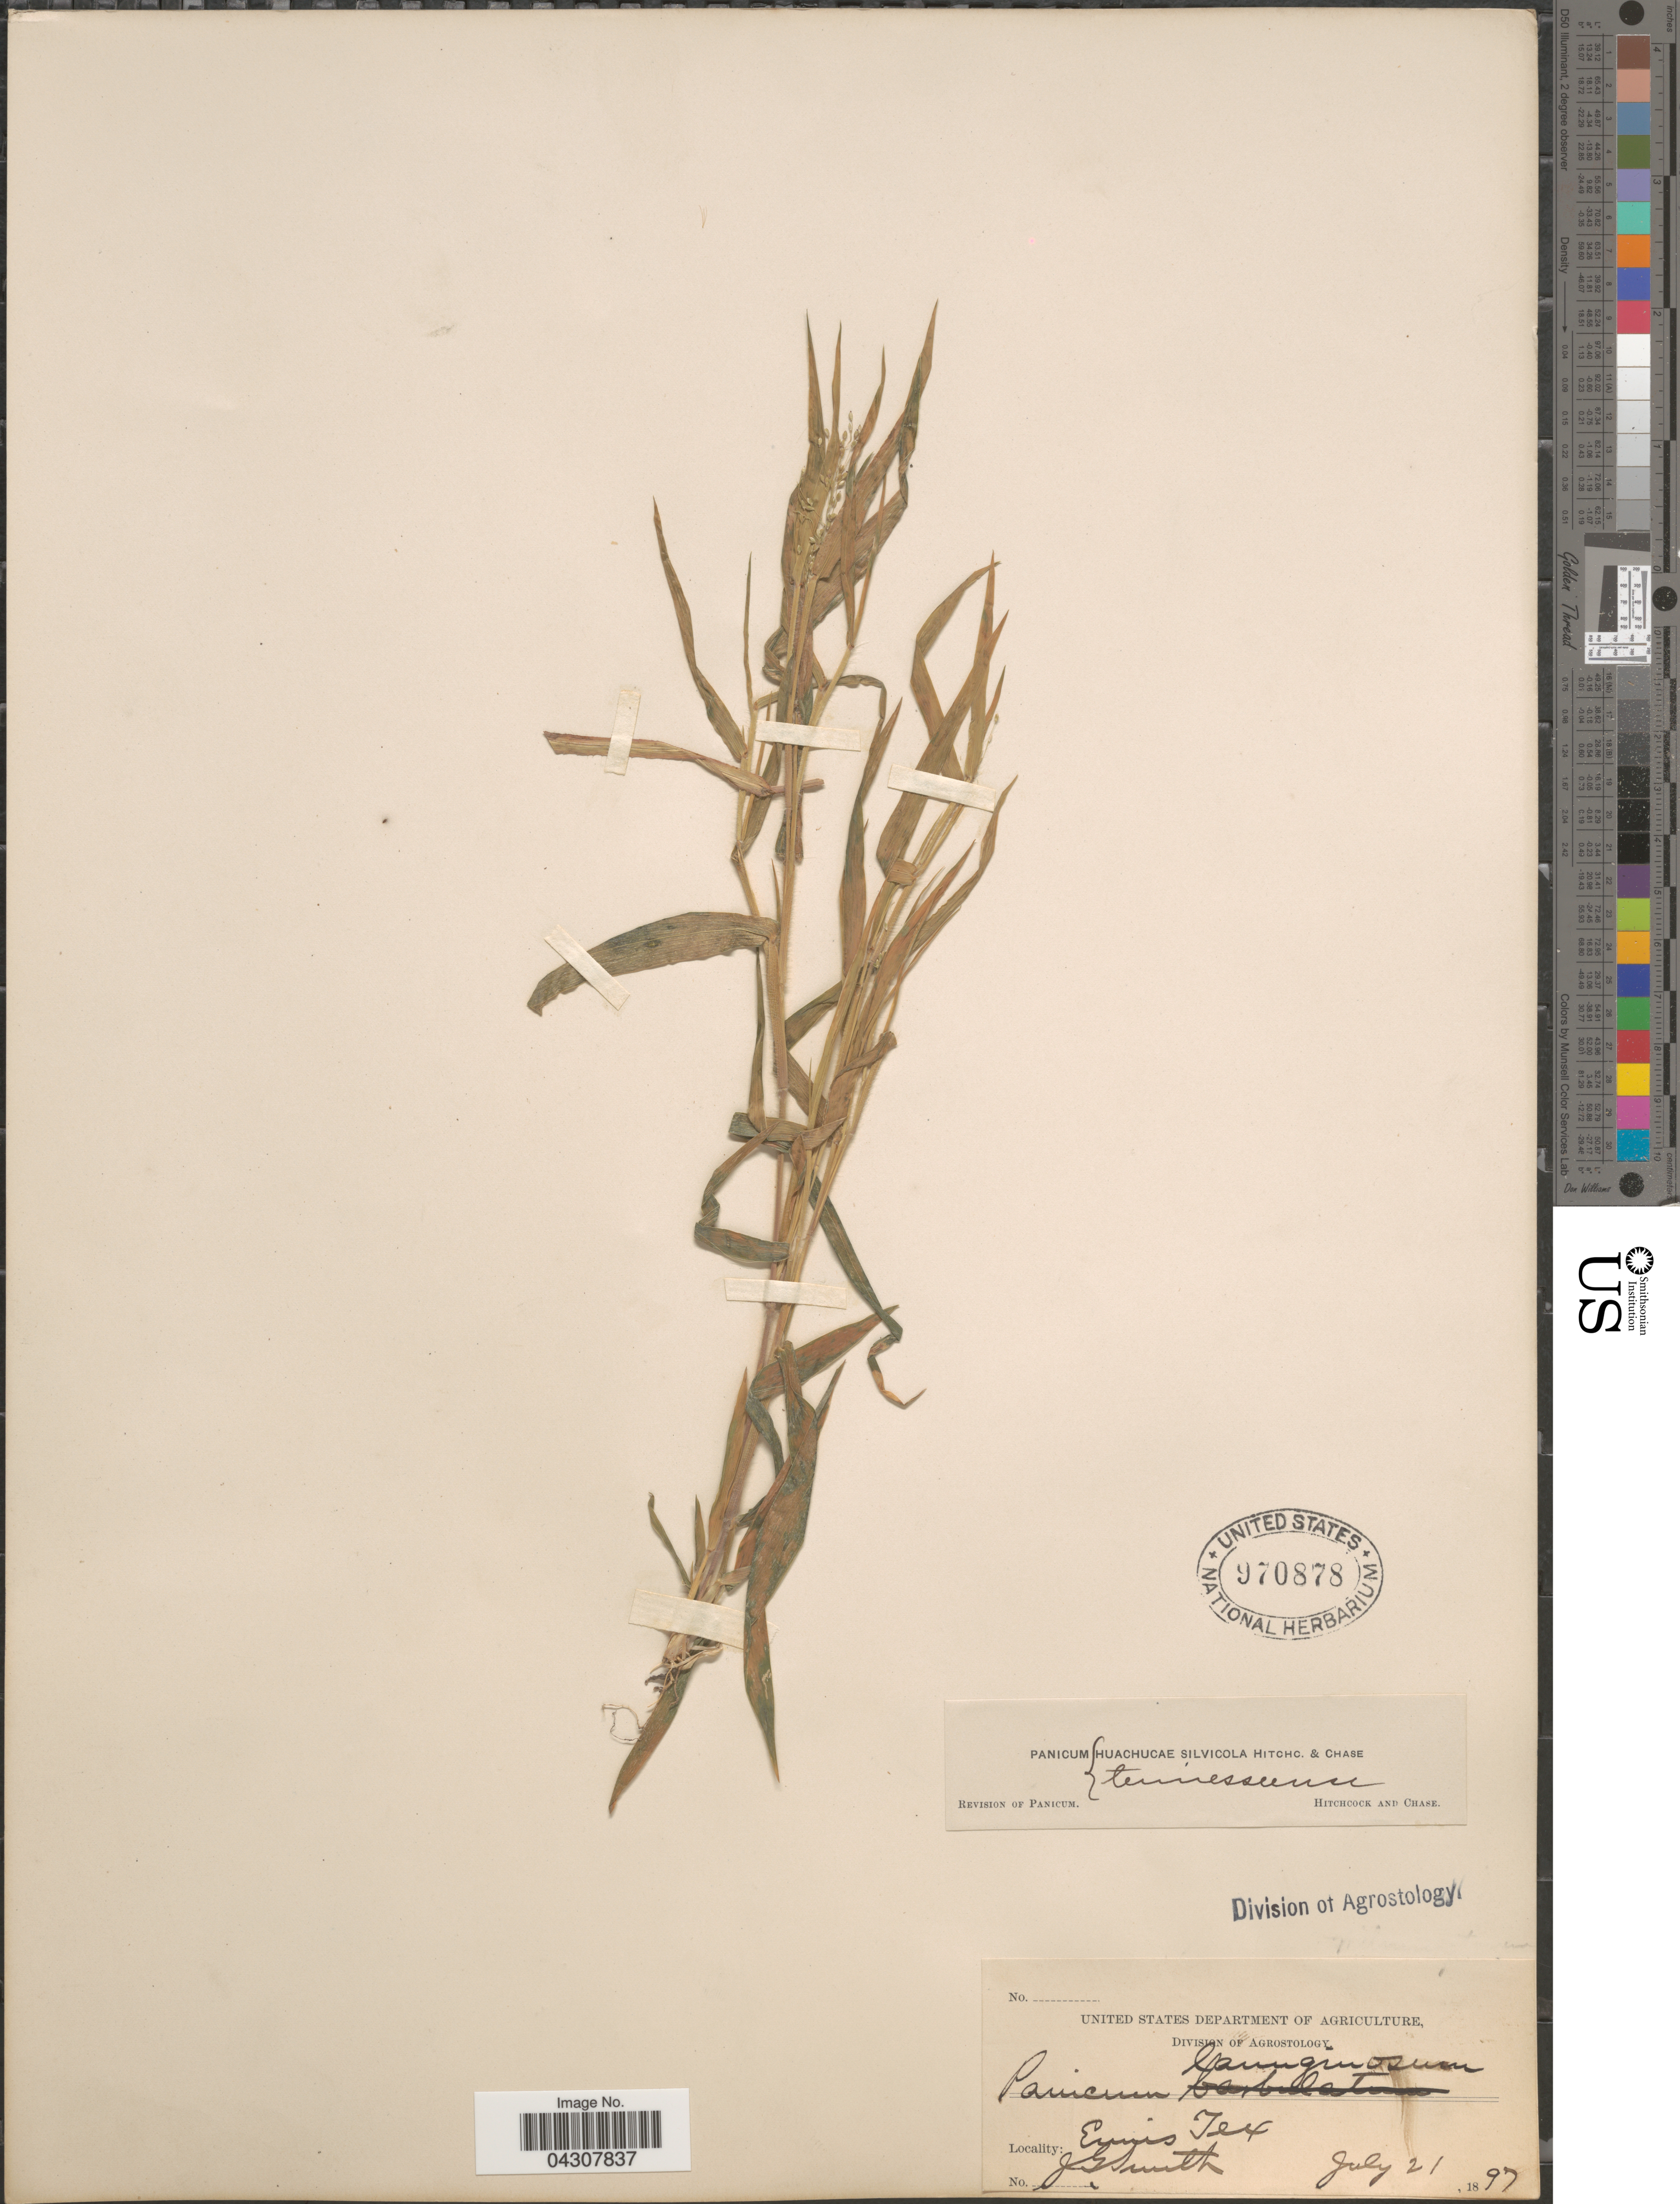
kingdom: Plantae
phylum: Tracheophyta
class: Liliopsida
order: Poales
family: Poaceae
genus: Dichanthelium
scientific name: Dichanthelium acuminatum var. acuminatum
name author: (Sw.) Gould & C.A. Clark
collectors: J. G. Smith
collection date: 1897-07-21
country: United States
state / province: Texas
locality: Ennis.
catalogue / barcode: US 970878